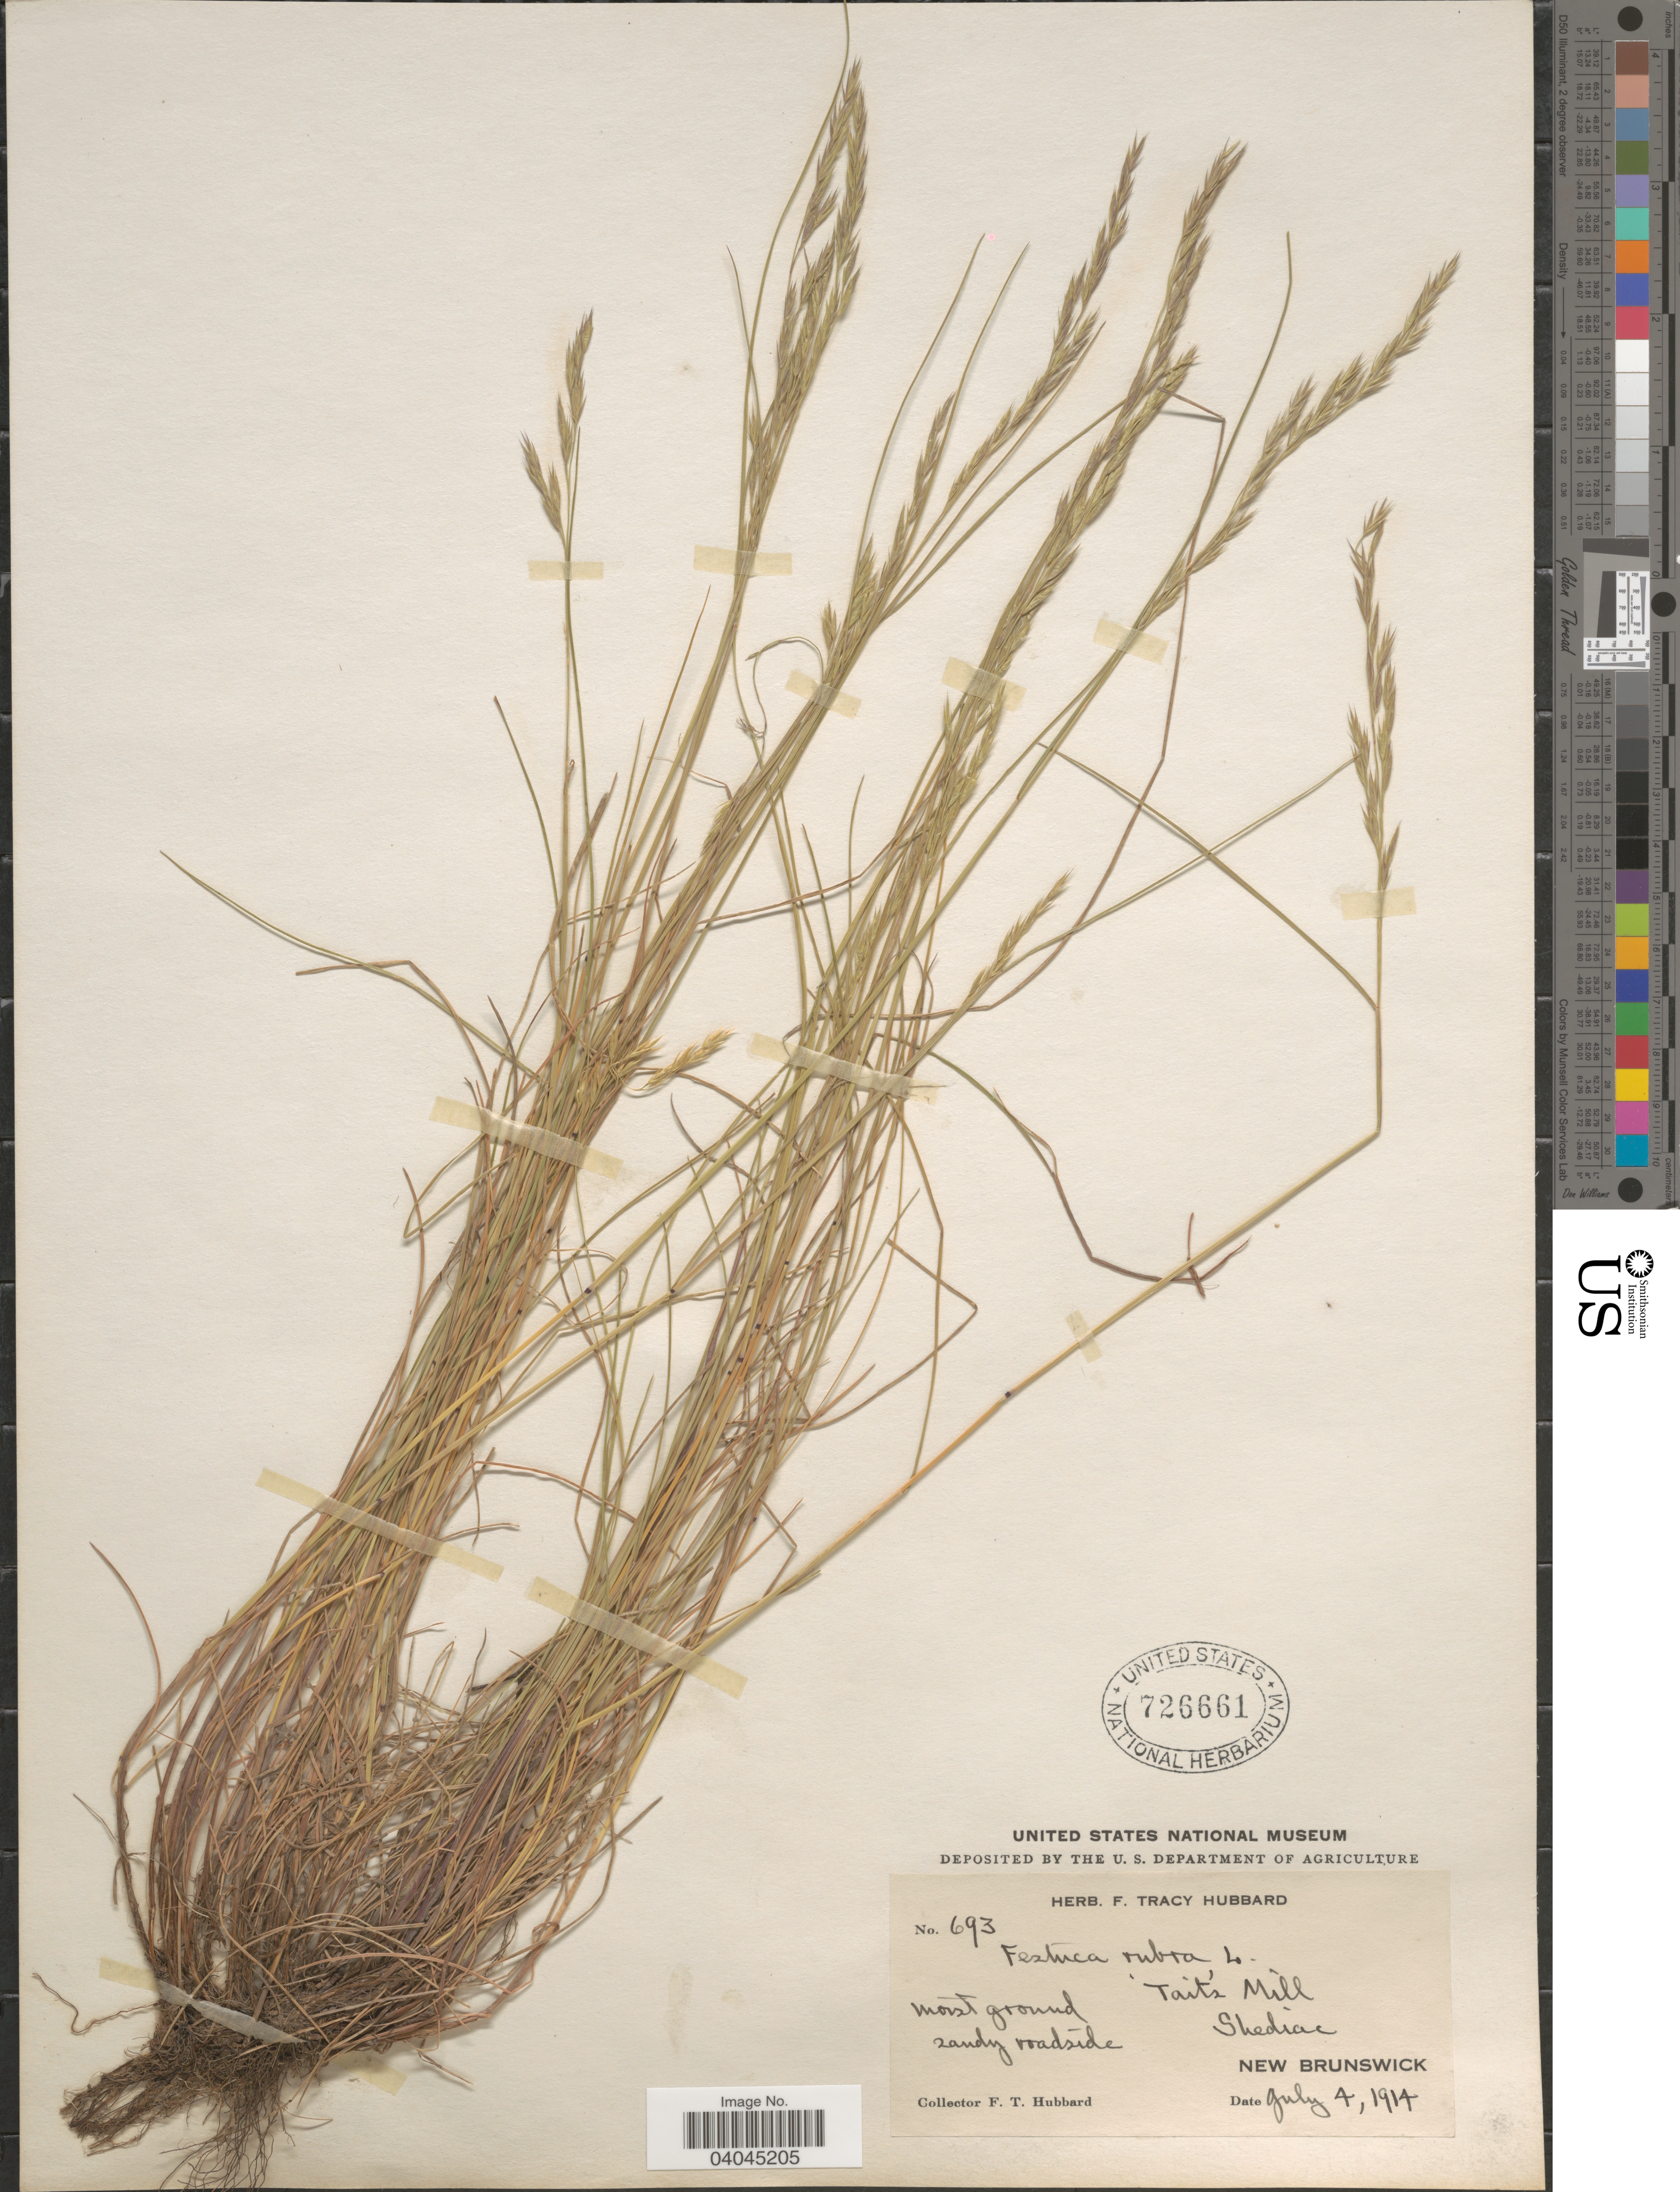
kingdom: Plantae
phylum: Tracheophyta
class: Liliopsida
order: Poales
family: Poaceae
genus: Festuca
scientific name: Festuca rubra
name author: L.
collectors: F. T. Hubbard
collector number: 693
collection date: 1914-07-04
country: Canada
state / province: New Brunswick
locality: Tait's Mill. Shediac.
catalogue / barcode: US 726661